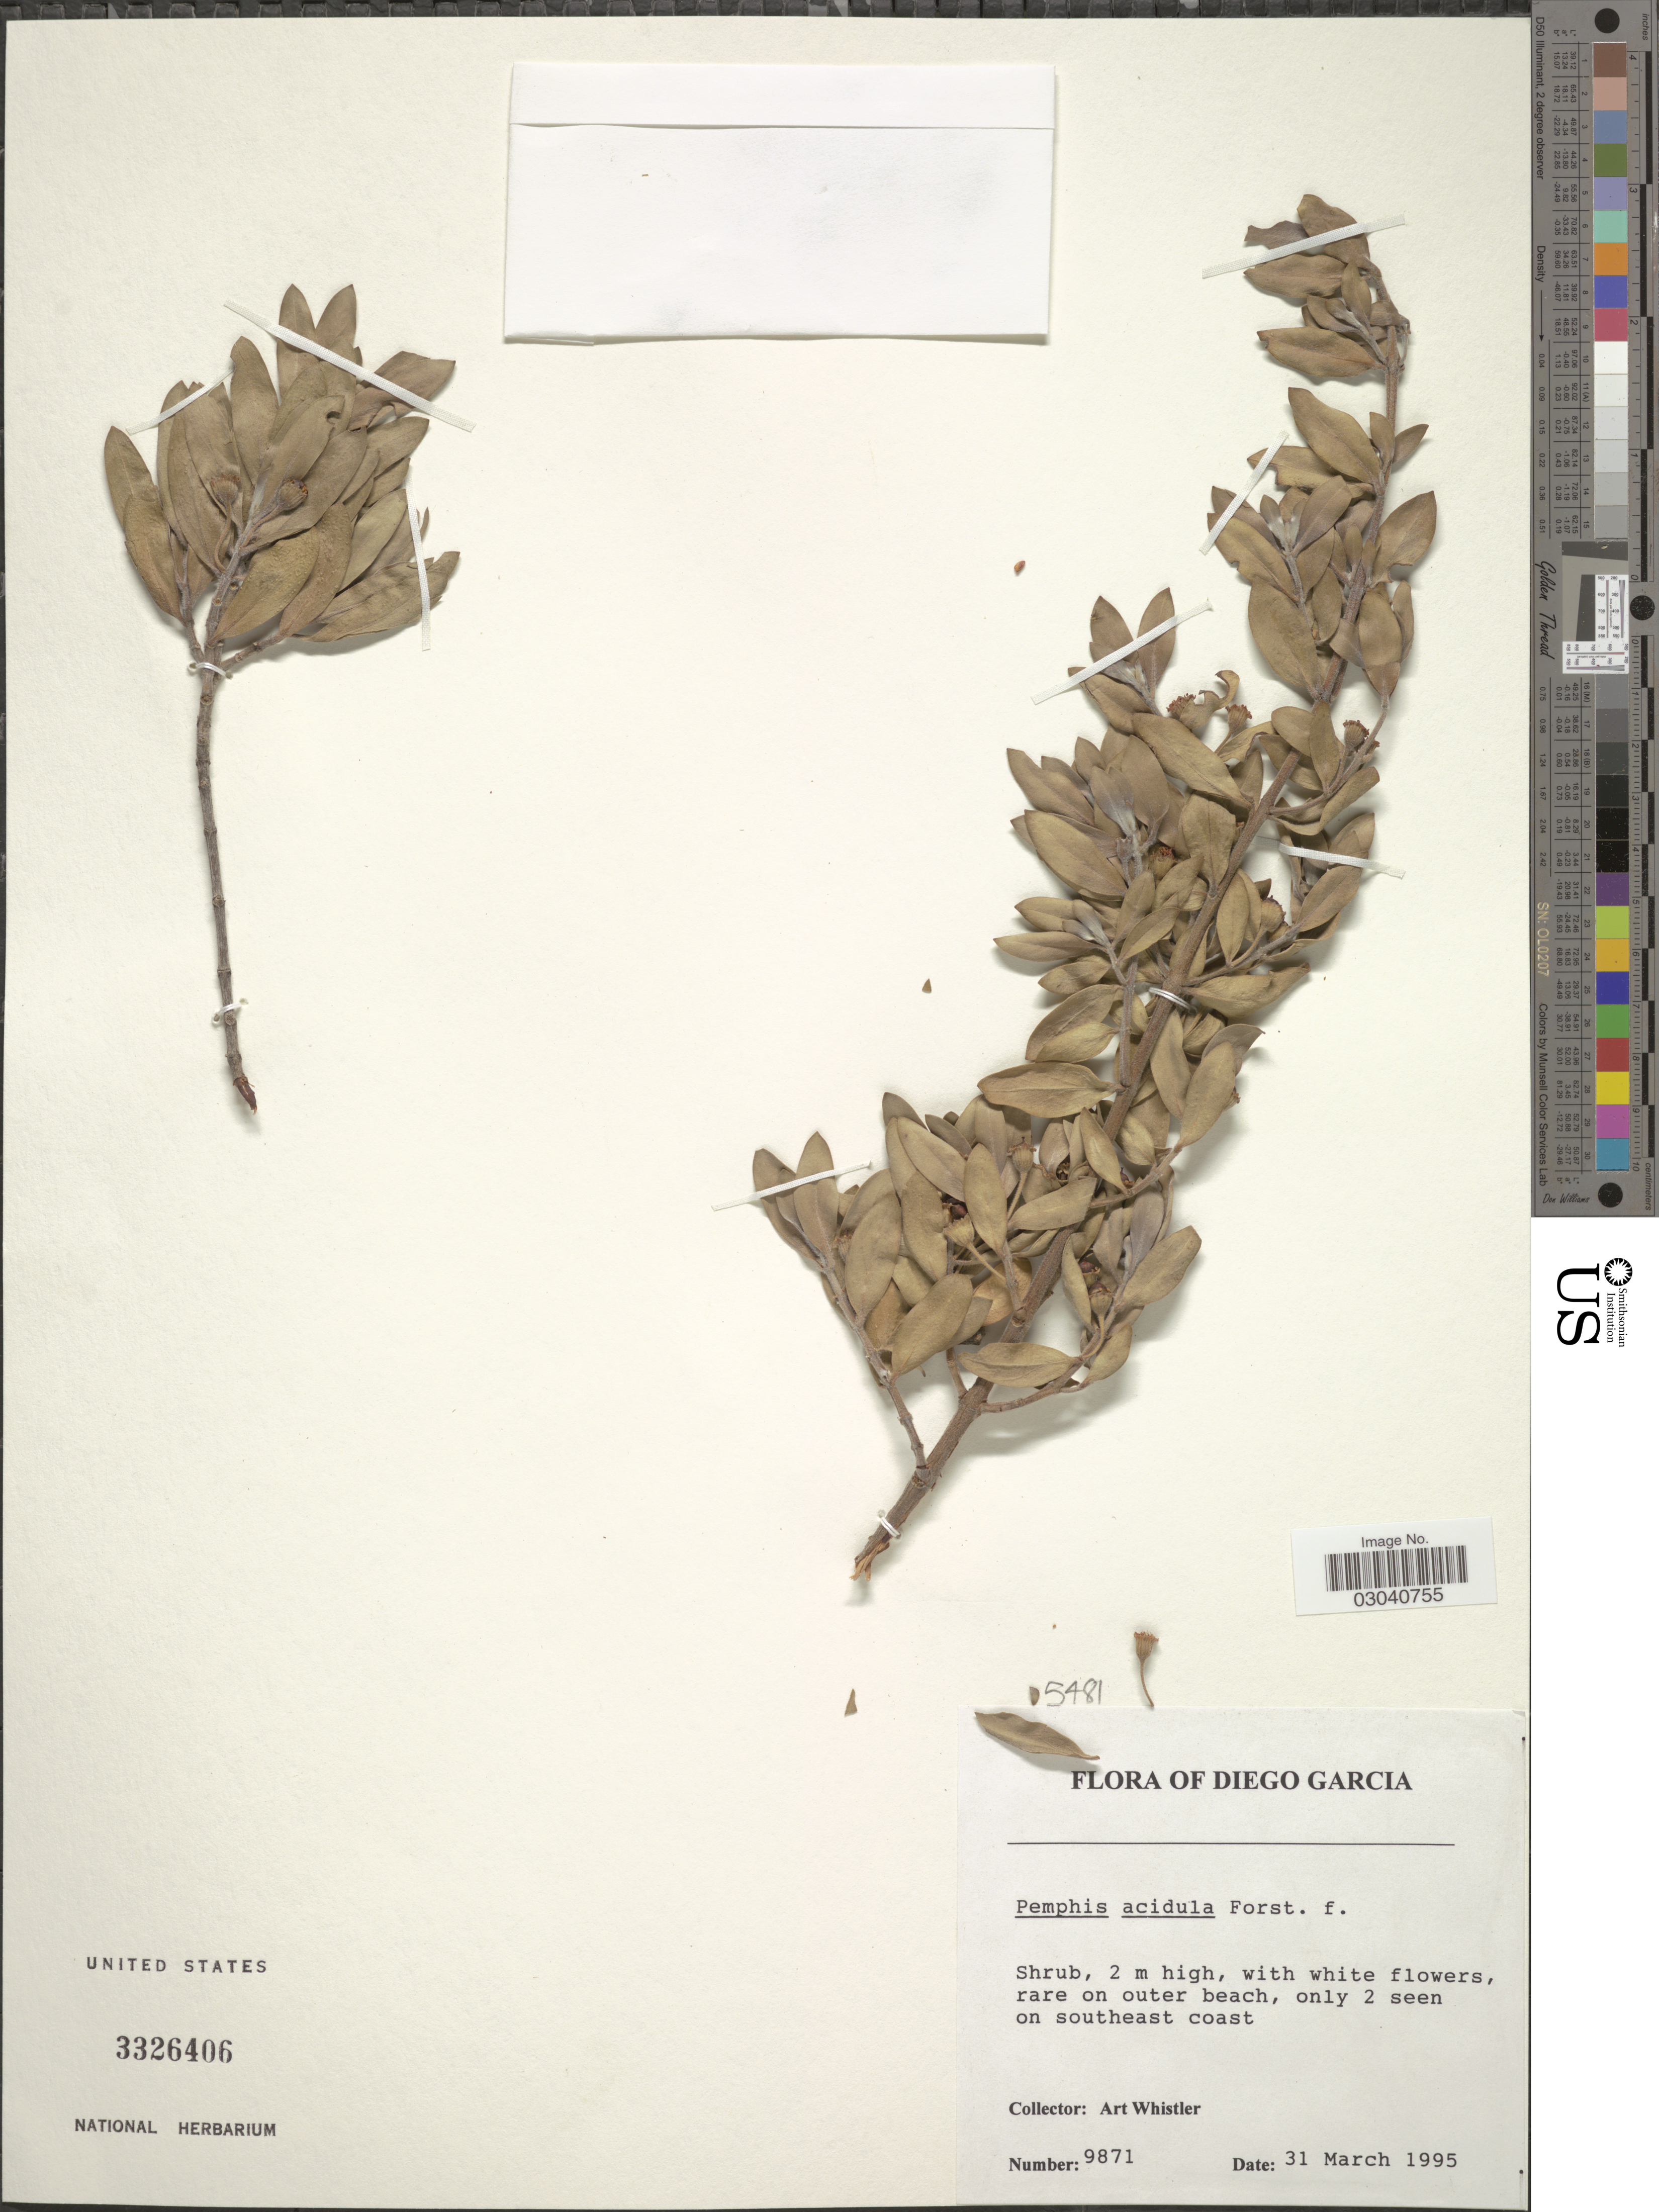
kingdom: Plantae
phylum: Tracheophyta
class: Magnoliopsida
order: Myrtales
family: Lythraceae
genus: Pemphis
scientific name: Pemphis acidula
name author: J.R. Forst. & G. Forst.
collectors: A. Whistler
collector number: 9871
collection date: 1995-03-31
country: British Indian Ocean Territory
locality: Diego Garcia, only 2 seen on southeast coast.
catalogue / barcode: US 3326406